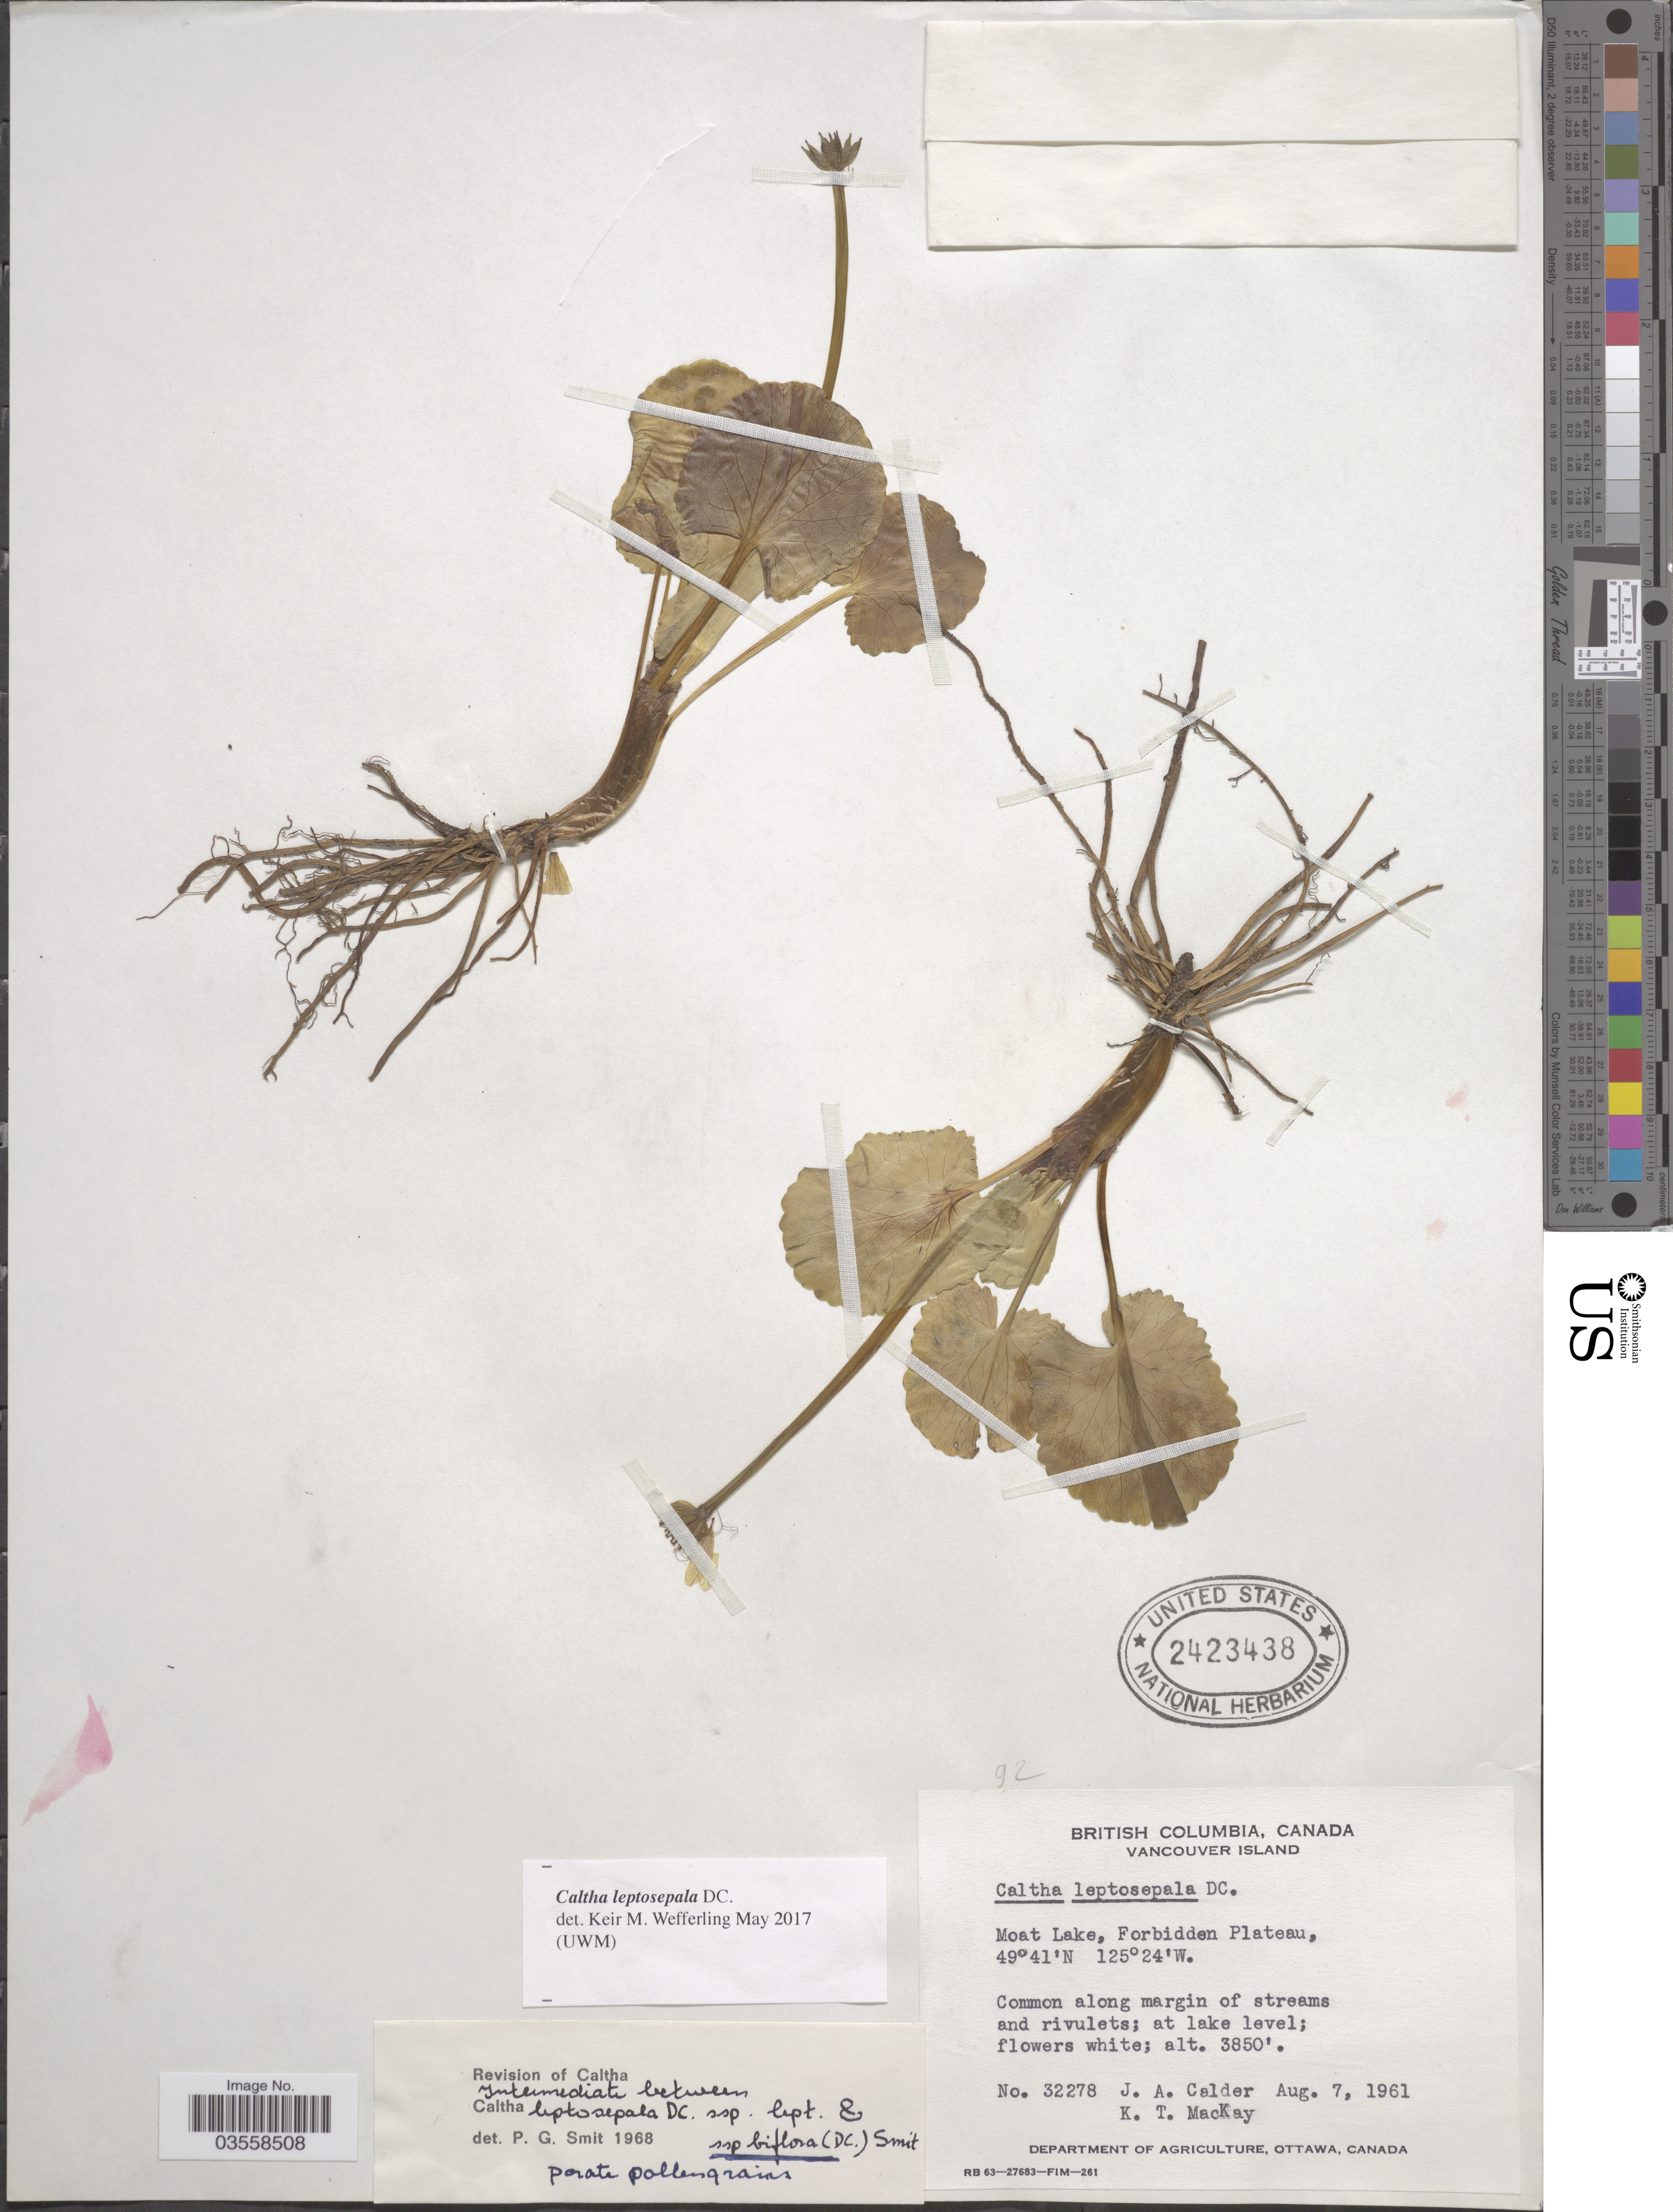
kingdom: Plantae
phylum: Tracheophyta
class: Magnoliopsida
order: Ranunculales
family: Ranunculaceae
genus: Caltha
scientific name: Caltha leptosepala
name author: DC.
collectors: J. A. Calder & K. T. Mackay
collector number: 32278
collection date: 1961-08-07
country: Canada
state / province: British Columbia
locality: Vancouver Island. Moat Lake, Forbidden Plateau.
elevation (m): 1173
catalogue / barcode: US 2423438